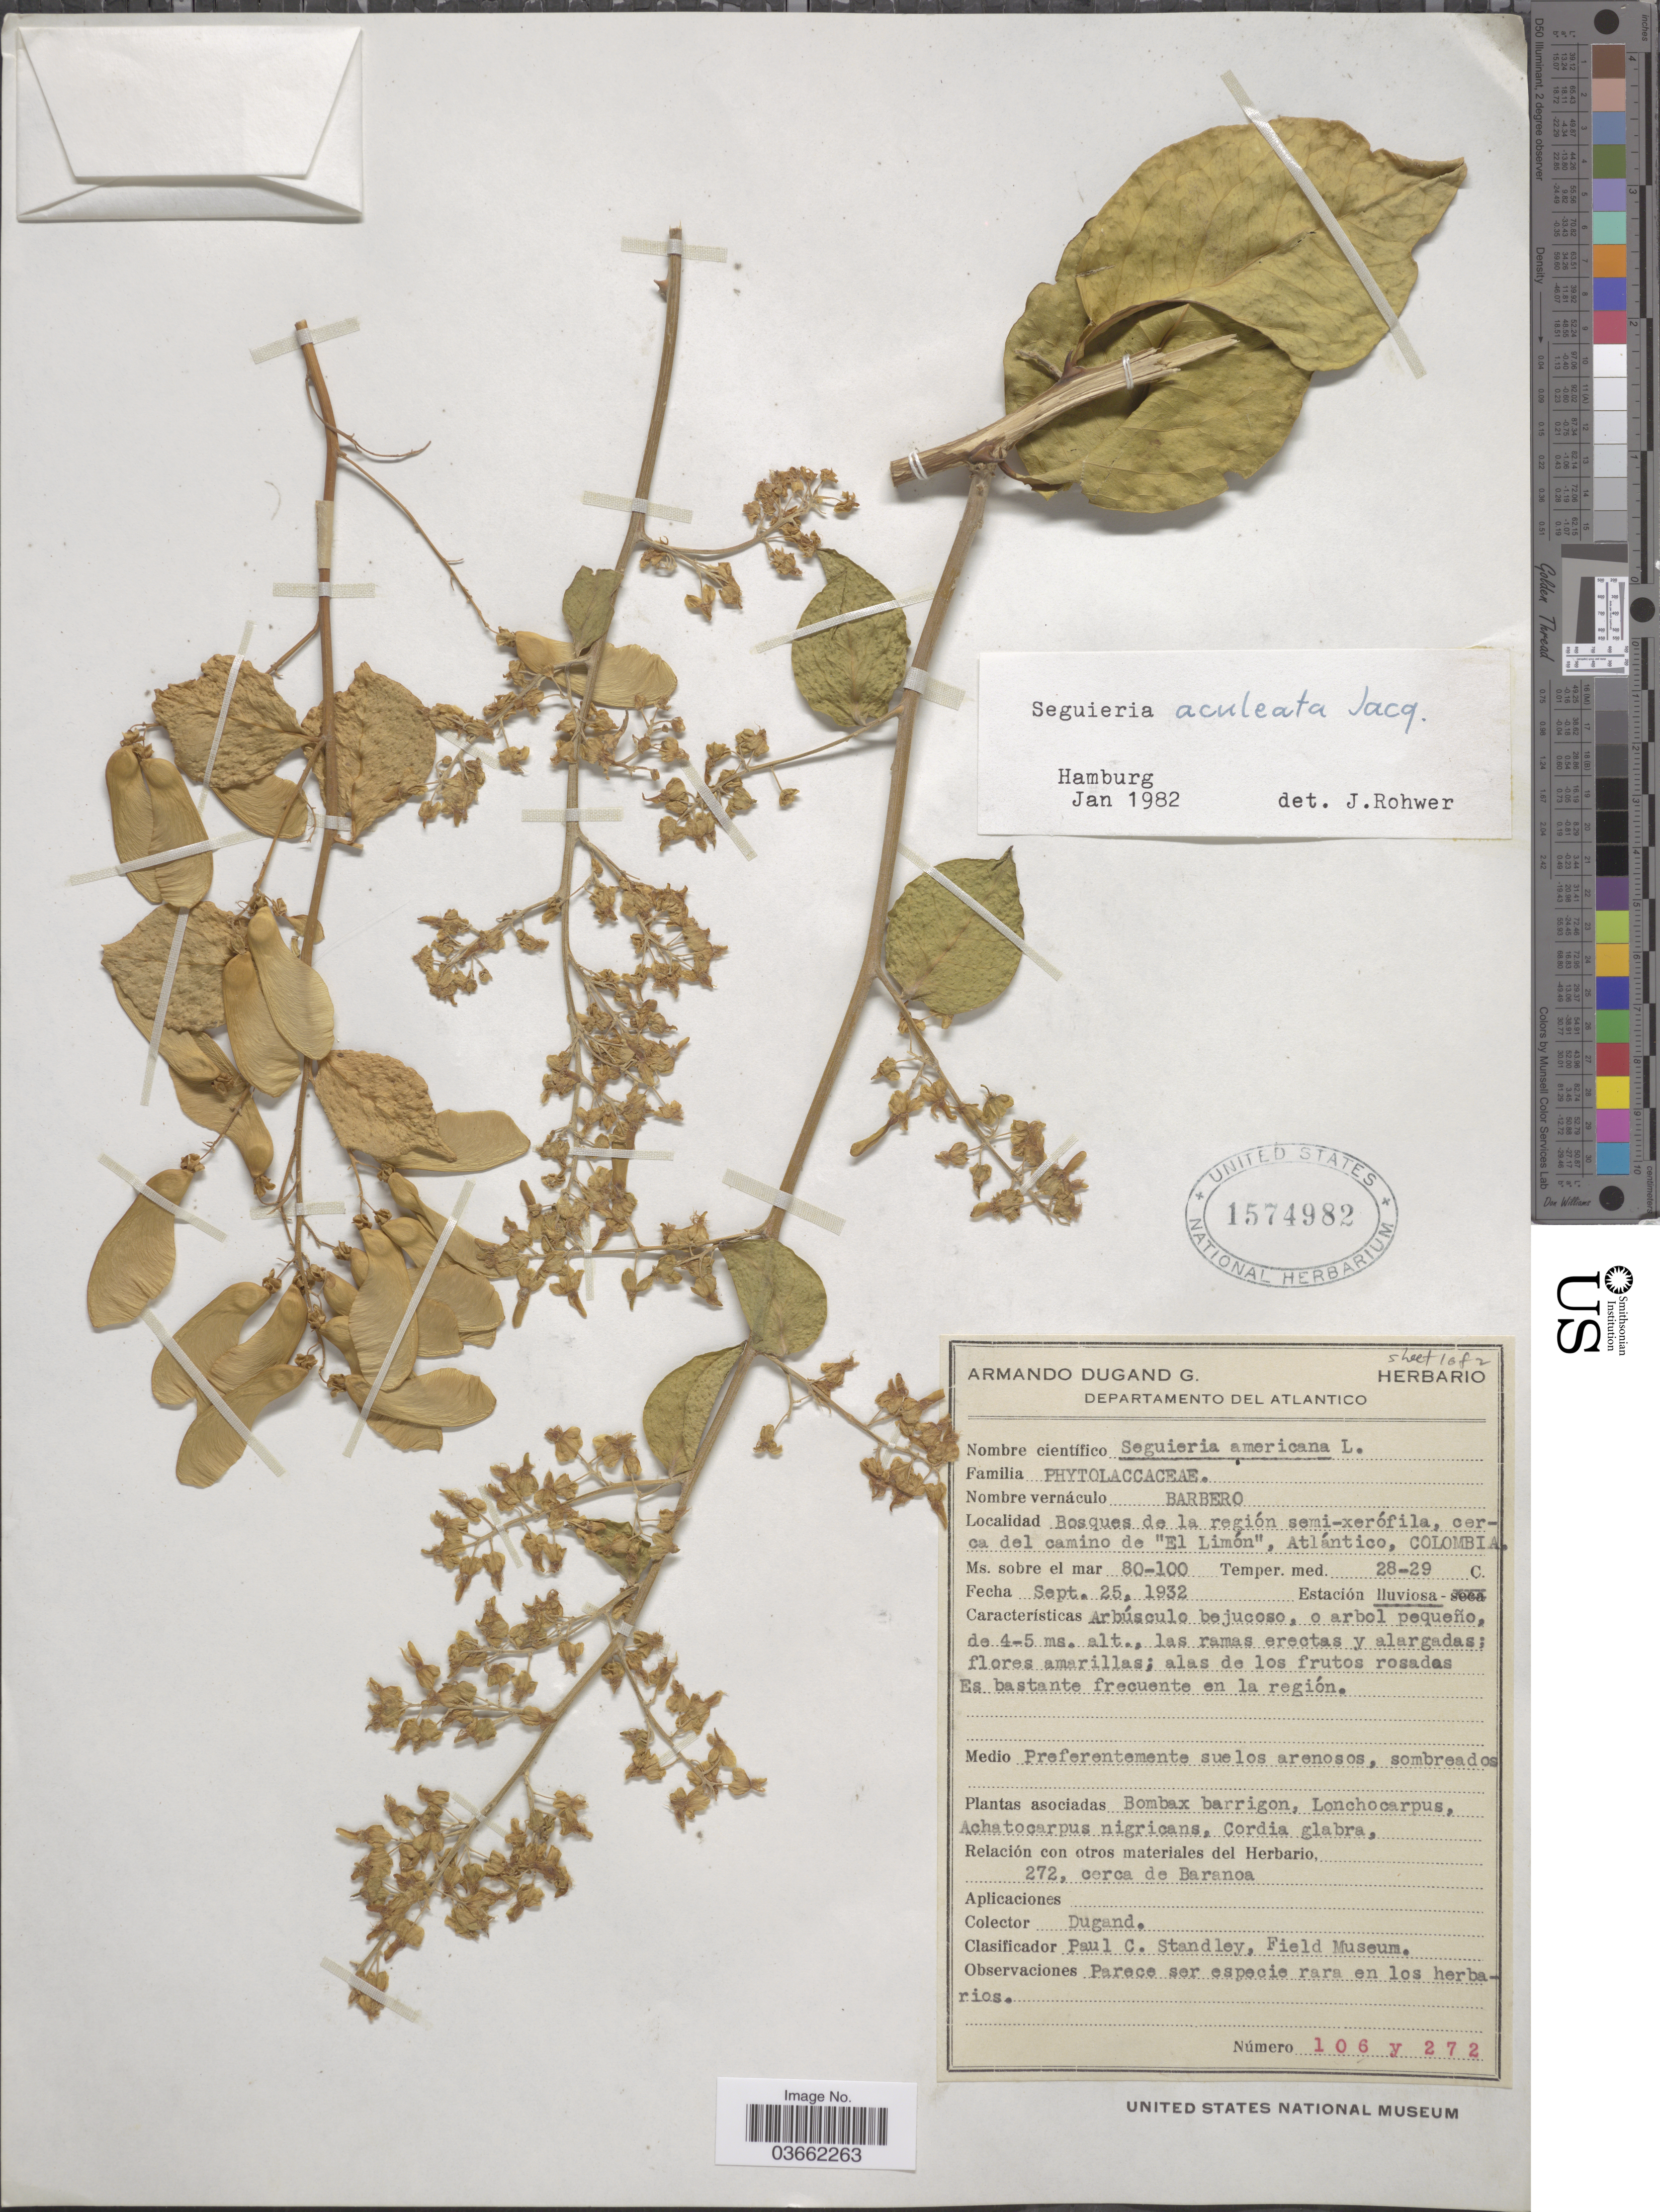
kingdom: Plantae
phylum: Tracheophyta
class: Magnoliopsida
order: Caryophyllales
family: Phytolaccaceae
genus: Seguieria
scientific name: Seguieria aculeata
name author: Jacq.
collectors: A. Dugand G.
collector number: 106y272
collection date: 1932-09-25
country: Colombia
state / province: Atlántico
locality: Cerca del camino de "El Limón". Departamento del Atlantico.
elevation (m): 80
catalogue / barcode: US 1574982